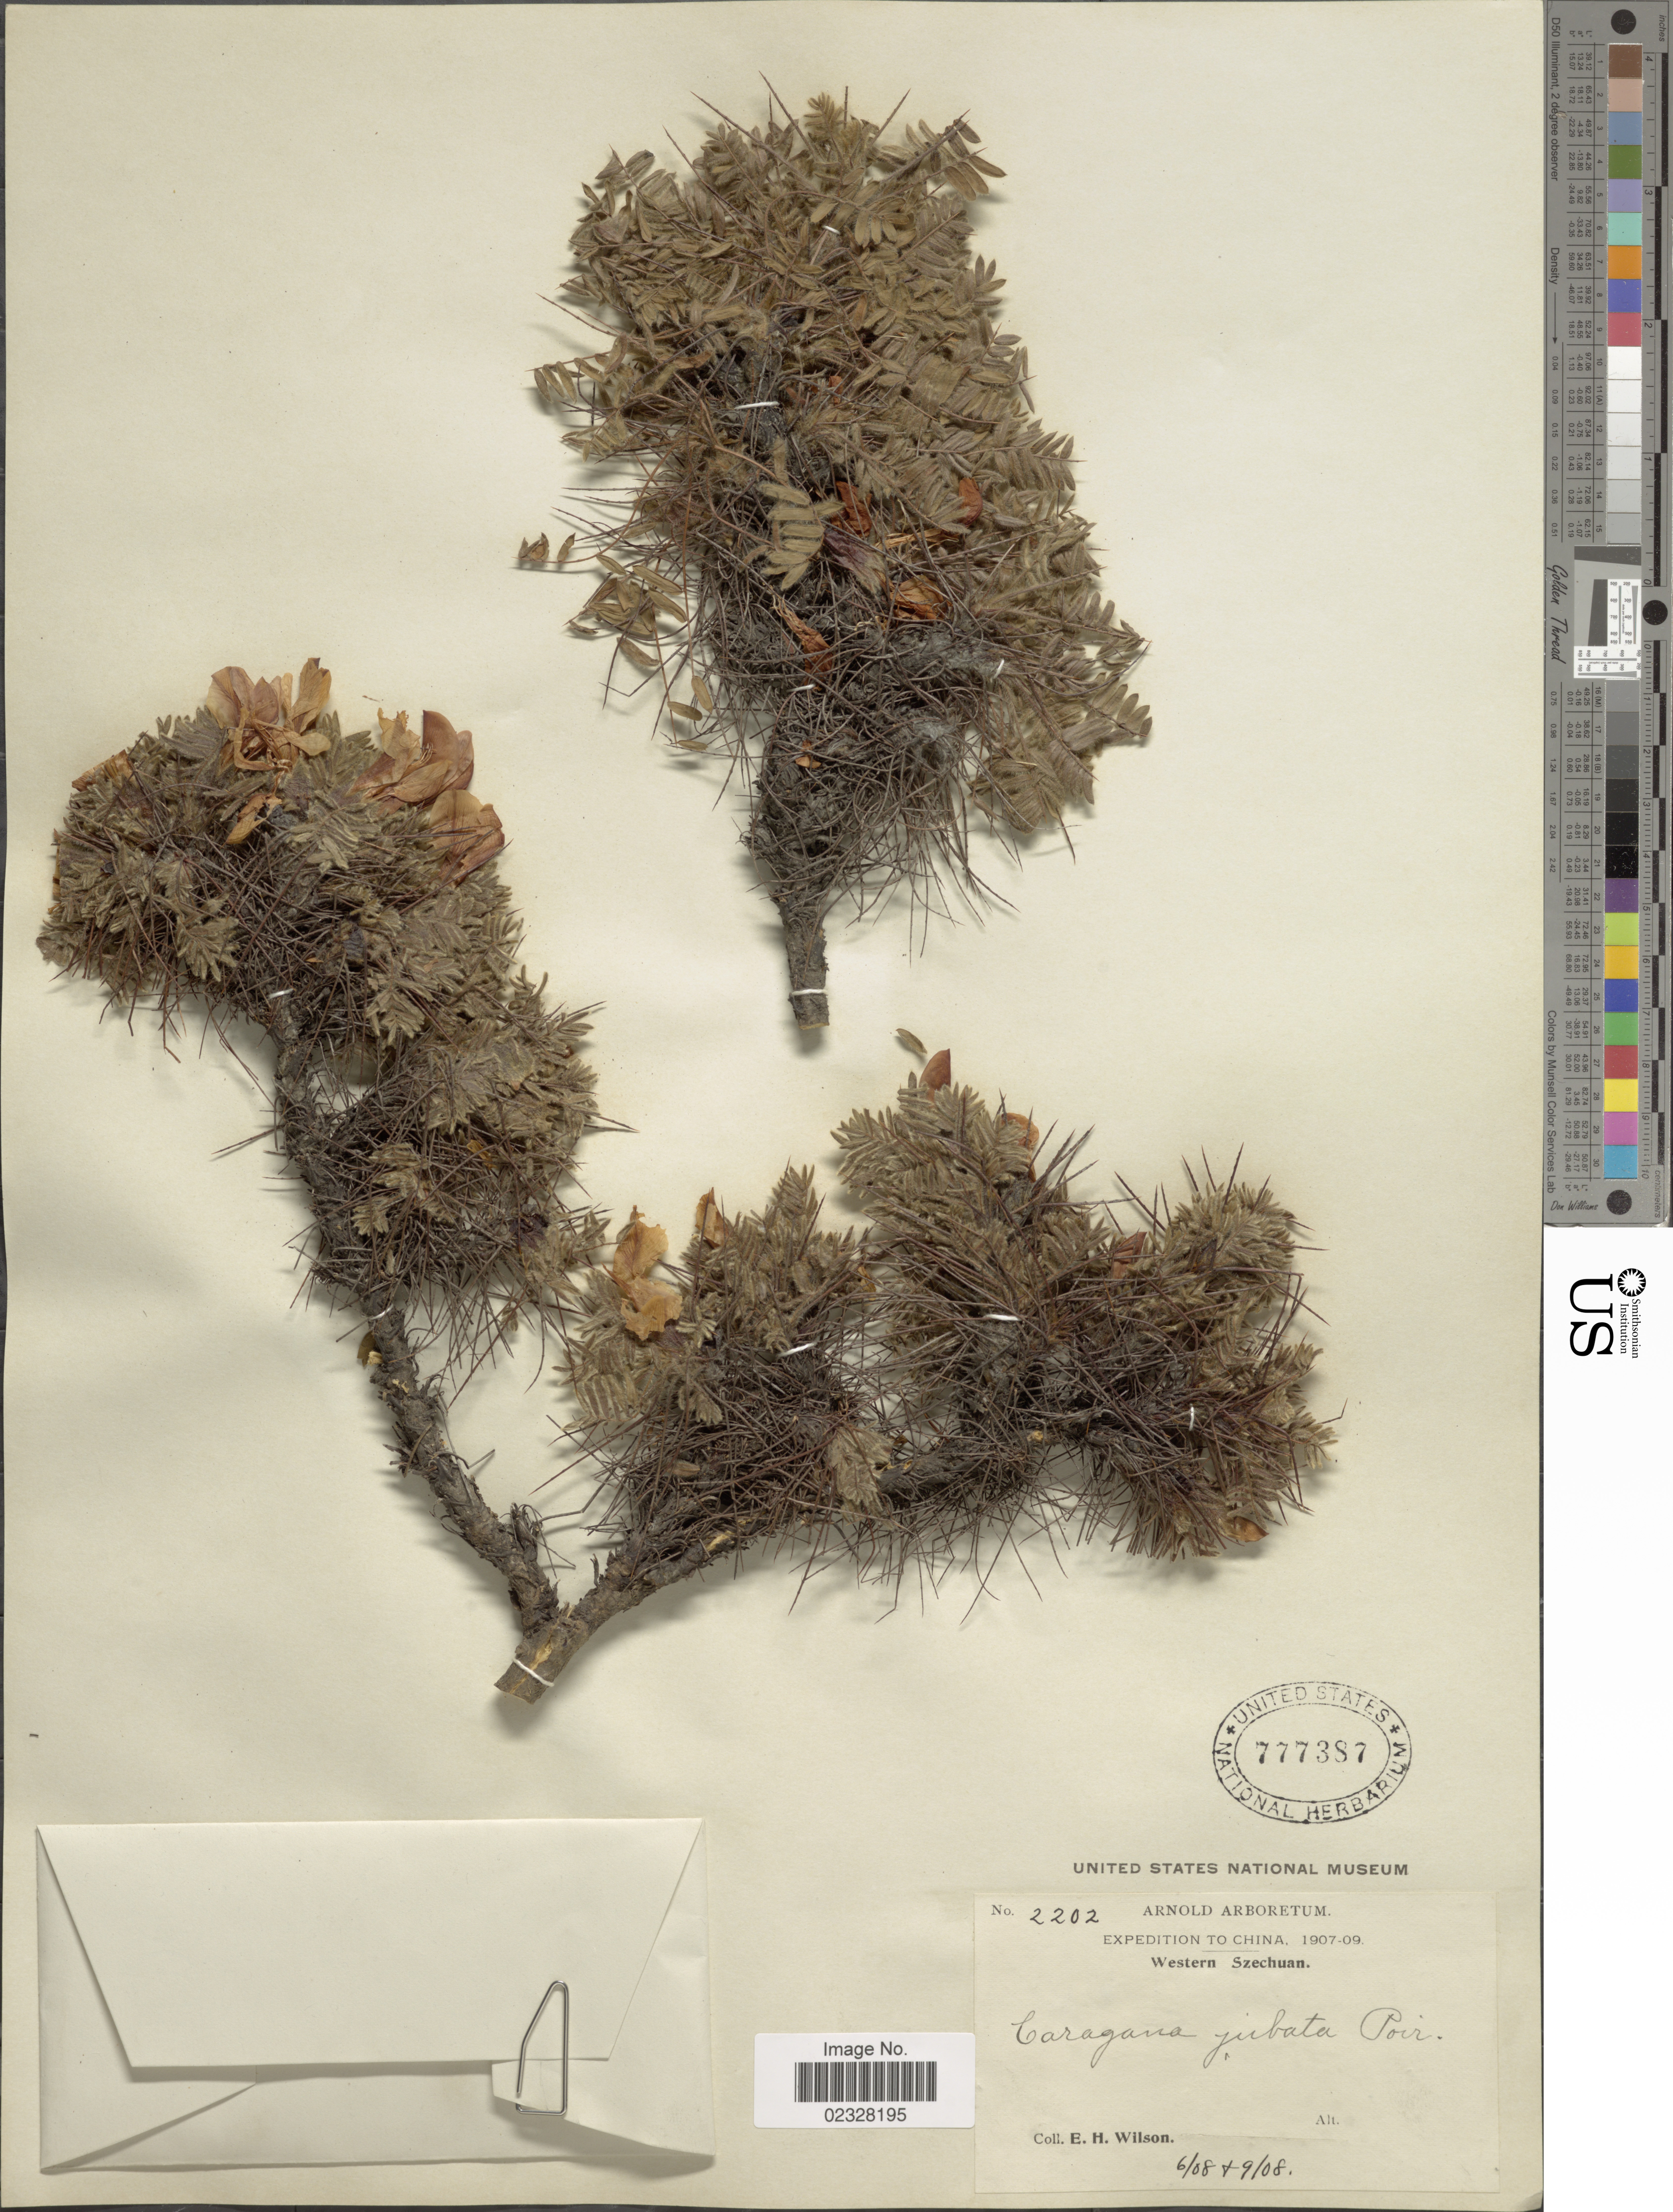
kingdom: Plantae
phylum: Tracheophyta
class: Magnoliopsida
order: Fabales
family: Fabaceae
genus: Caragana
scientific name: Caragana jubata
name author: Poir.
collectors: E. Wilson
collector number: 2202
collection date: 1908-06/1908-09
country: China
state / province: Sichuan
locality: Western Szechuan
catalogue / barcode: US 777387